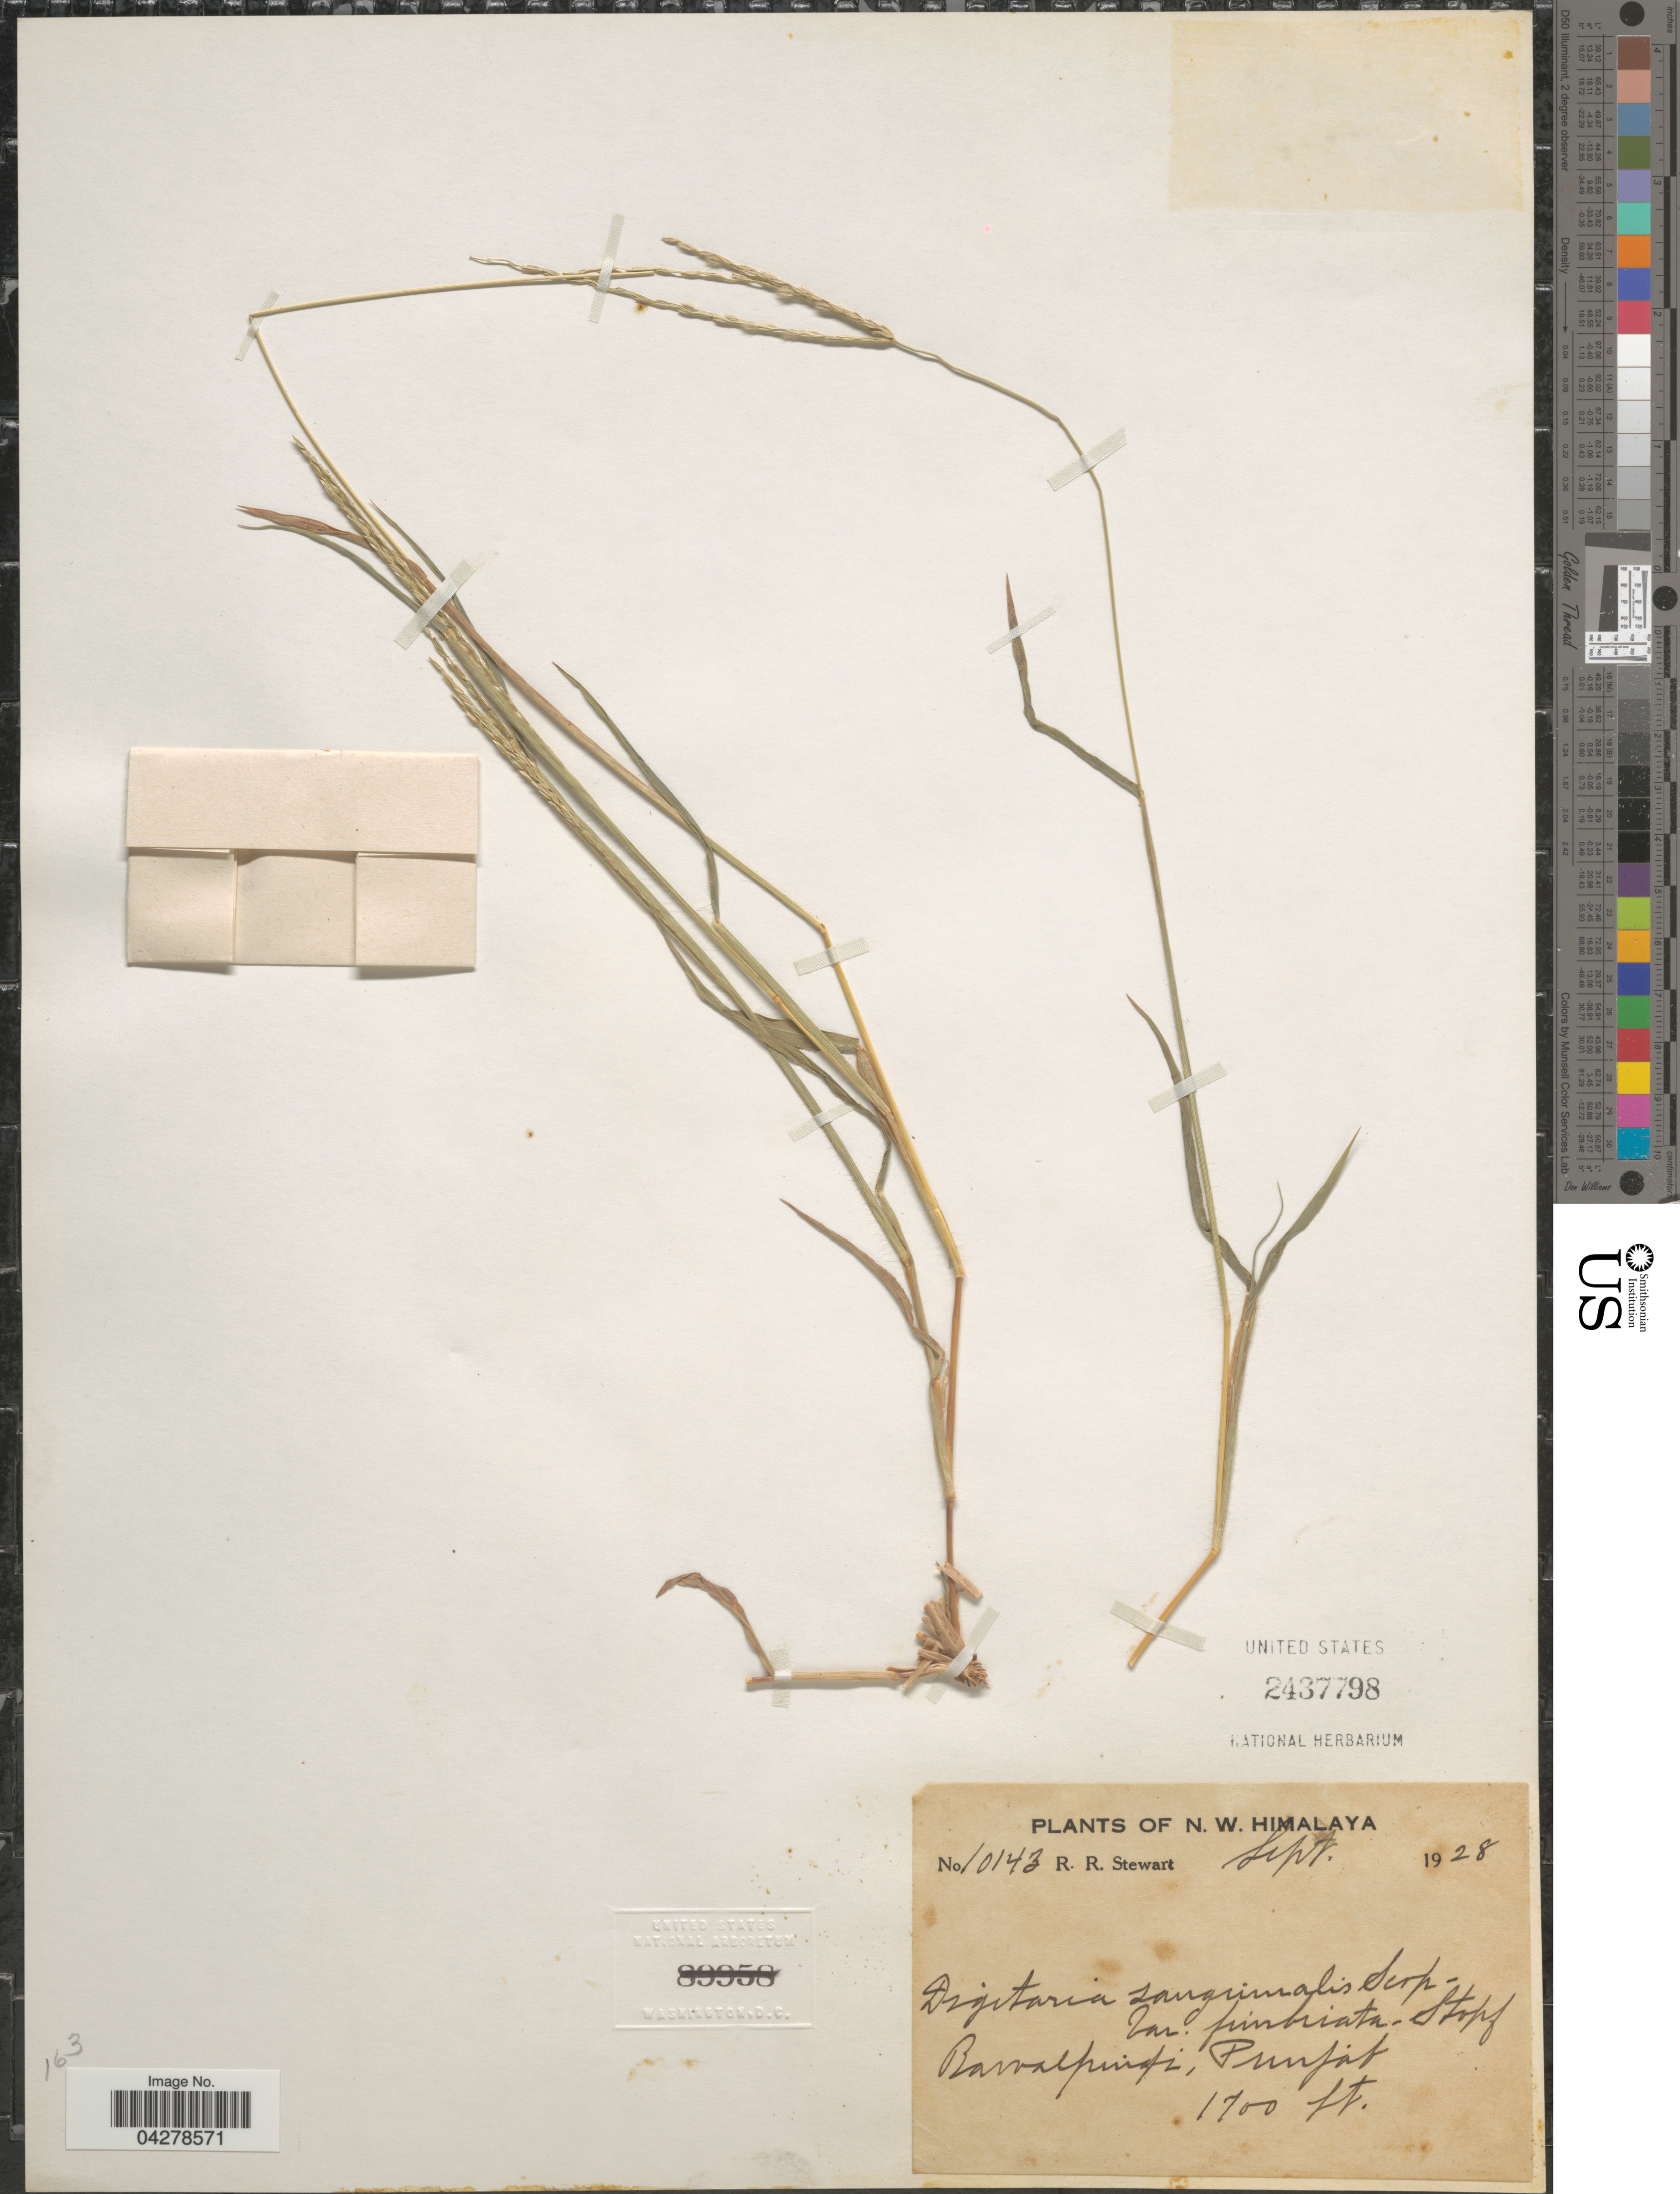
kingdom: Plantae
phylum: Tracheophyta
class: Liliopsida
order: Poales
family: Poaceae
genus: Digitaria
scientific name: Digitaria sanguinalis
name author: (L.) Scop.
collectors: R. Stewart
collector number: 10143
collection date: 1928-09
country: Pakistan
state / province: Punjab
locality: N.W. Himalaya. Rawalpindi.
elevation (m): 518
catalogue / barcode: US 2437798